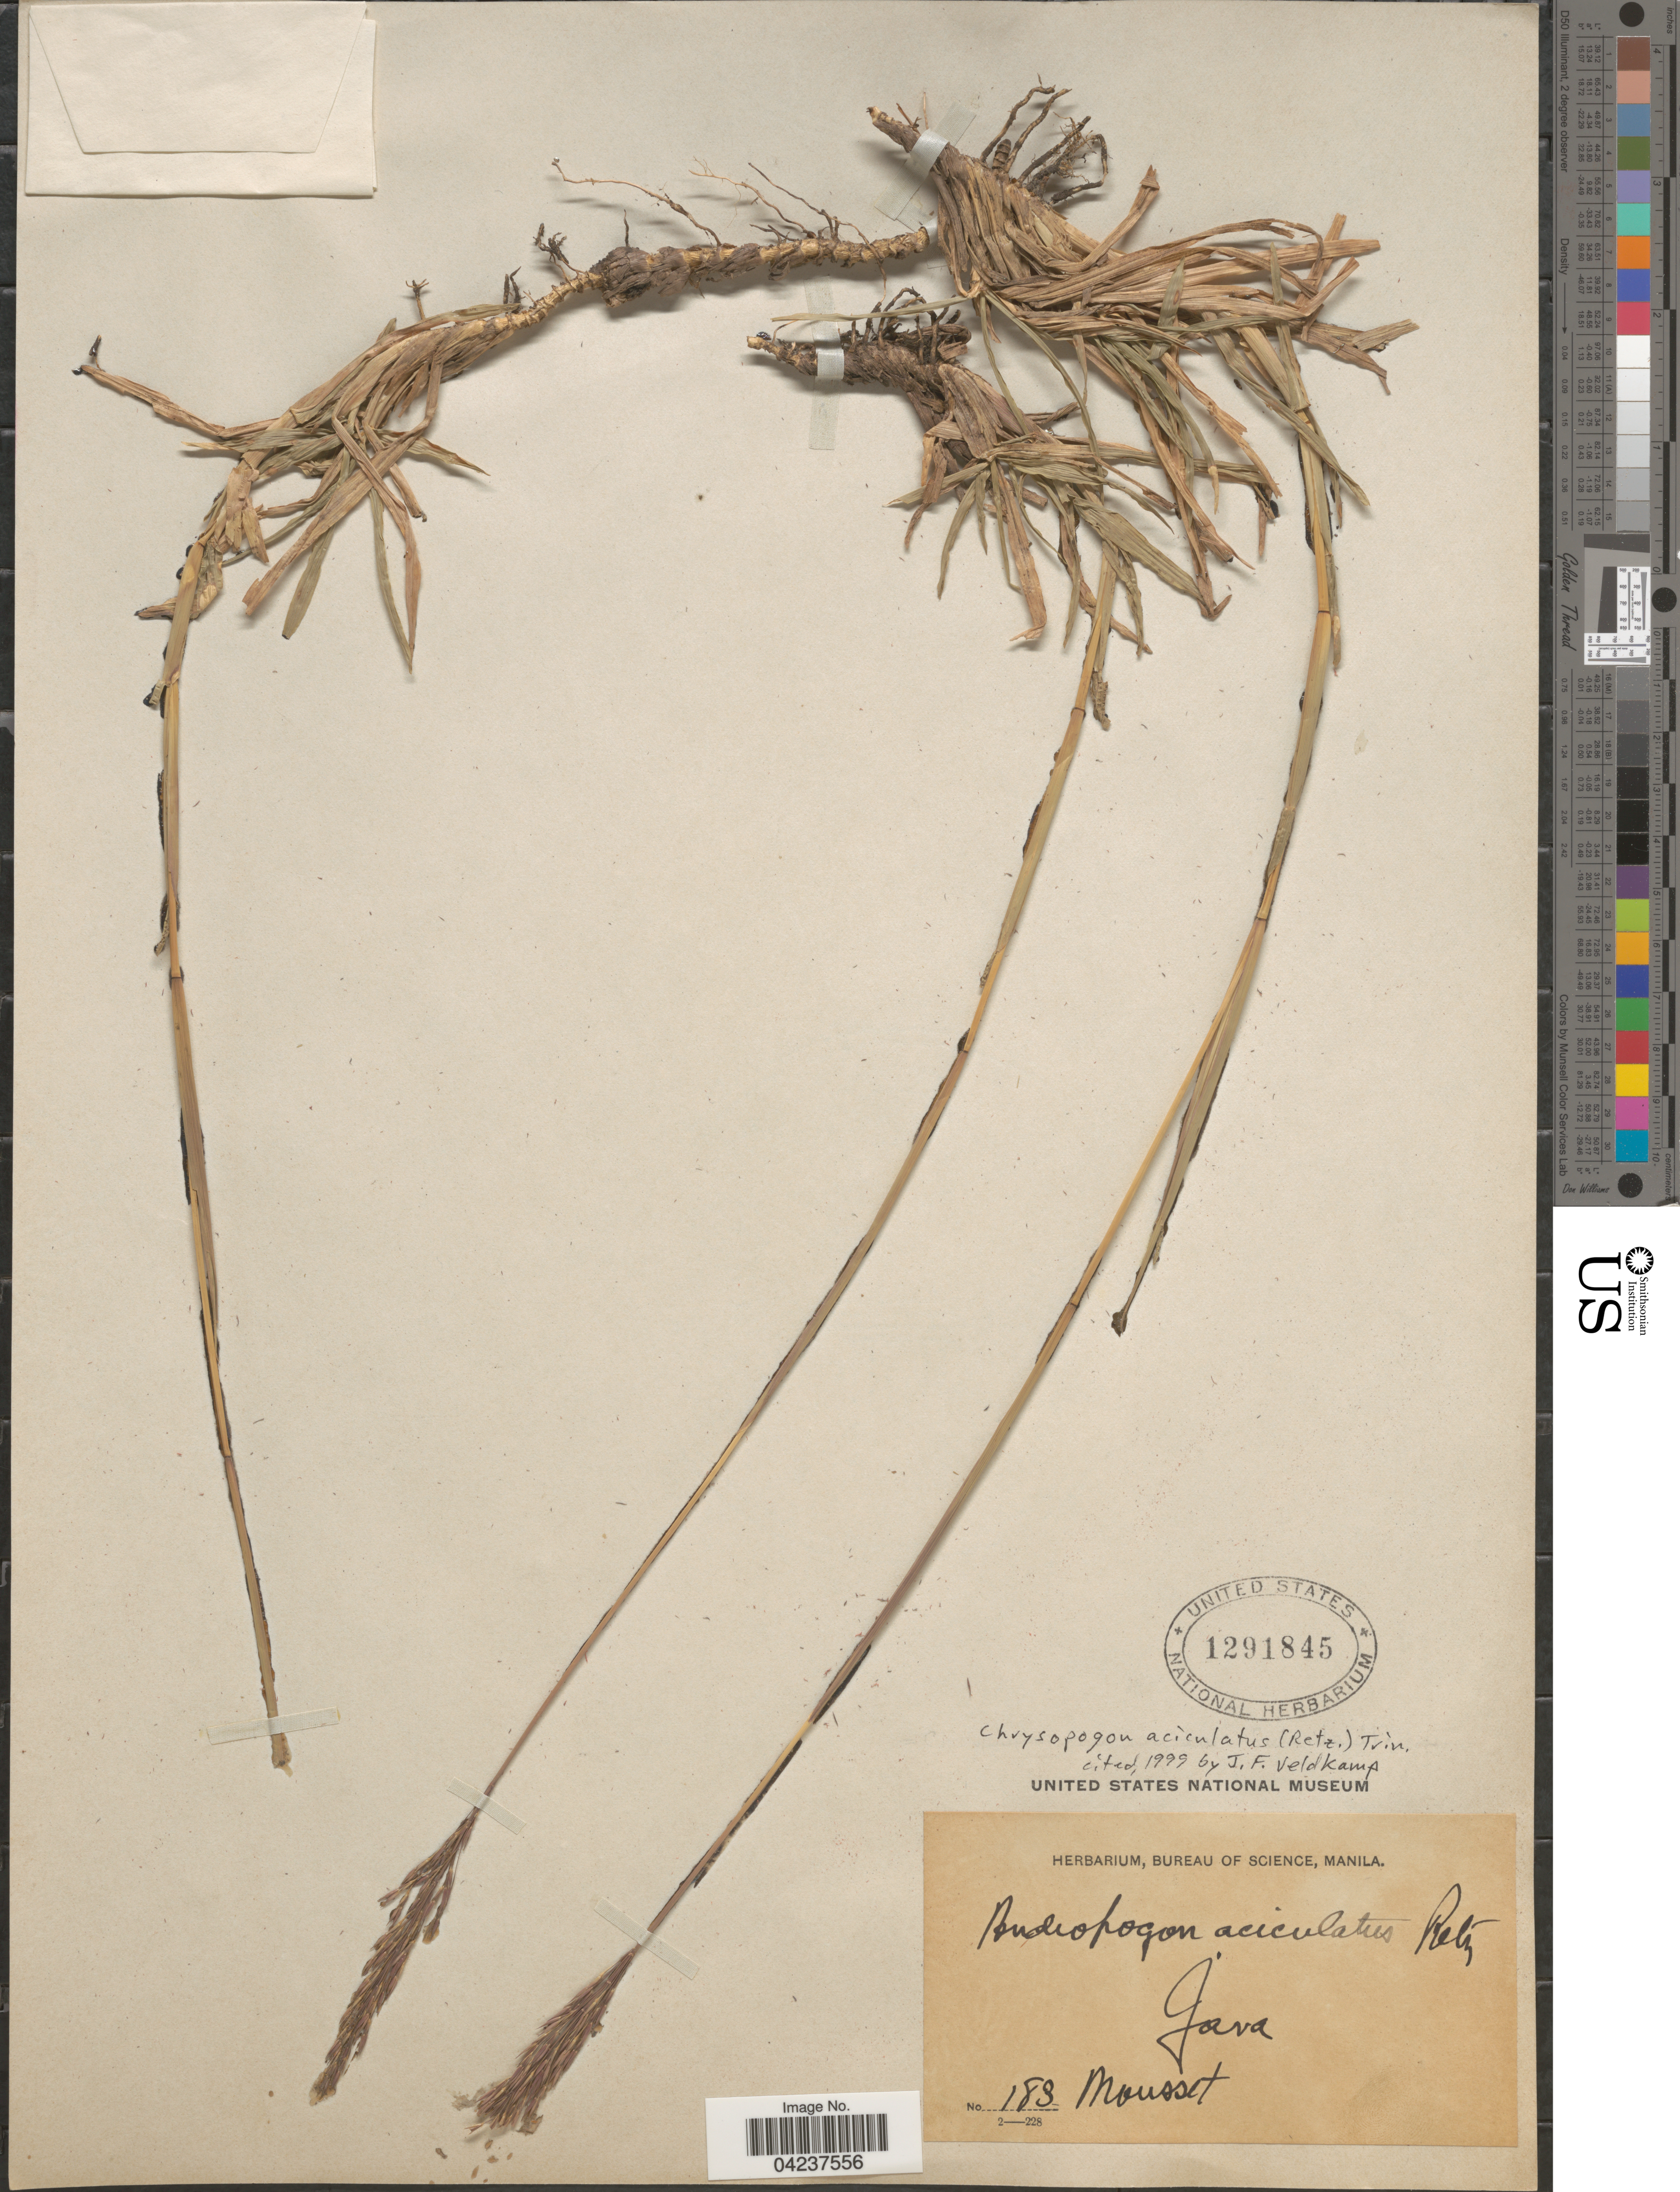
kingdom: Plantae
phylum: Tracheophyta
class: Liliopsida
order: Poales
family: Poaceae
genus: Chrysopogon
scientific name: Chrysopogon aciculatus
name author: (Retz.) Trin.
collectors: Mousset, --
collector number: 183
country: Indonesia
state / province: Java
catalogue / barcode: US 1291845